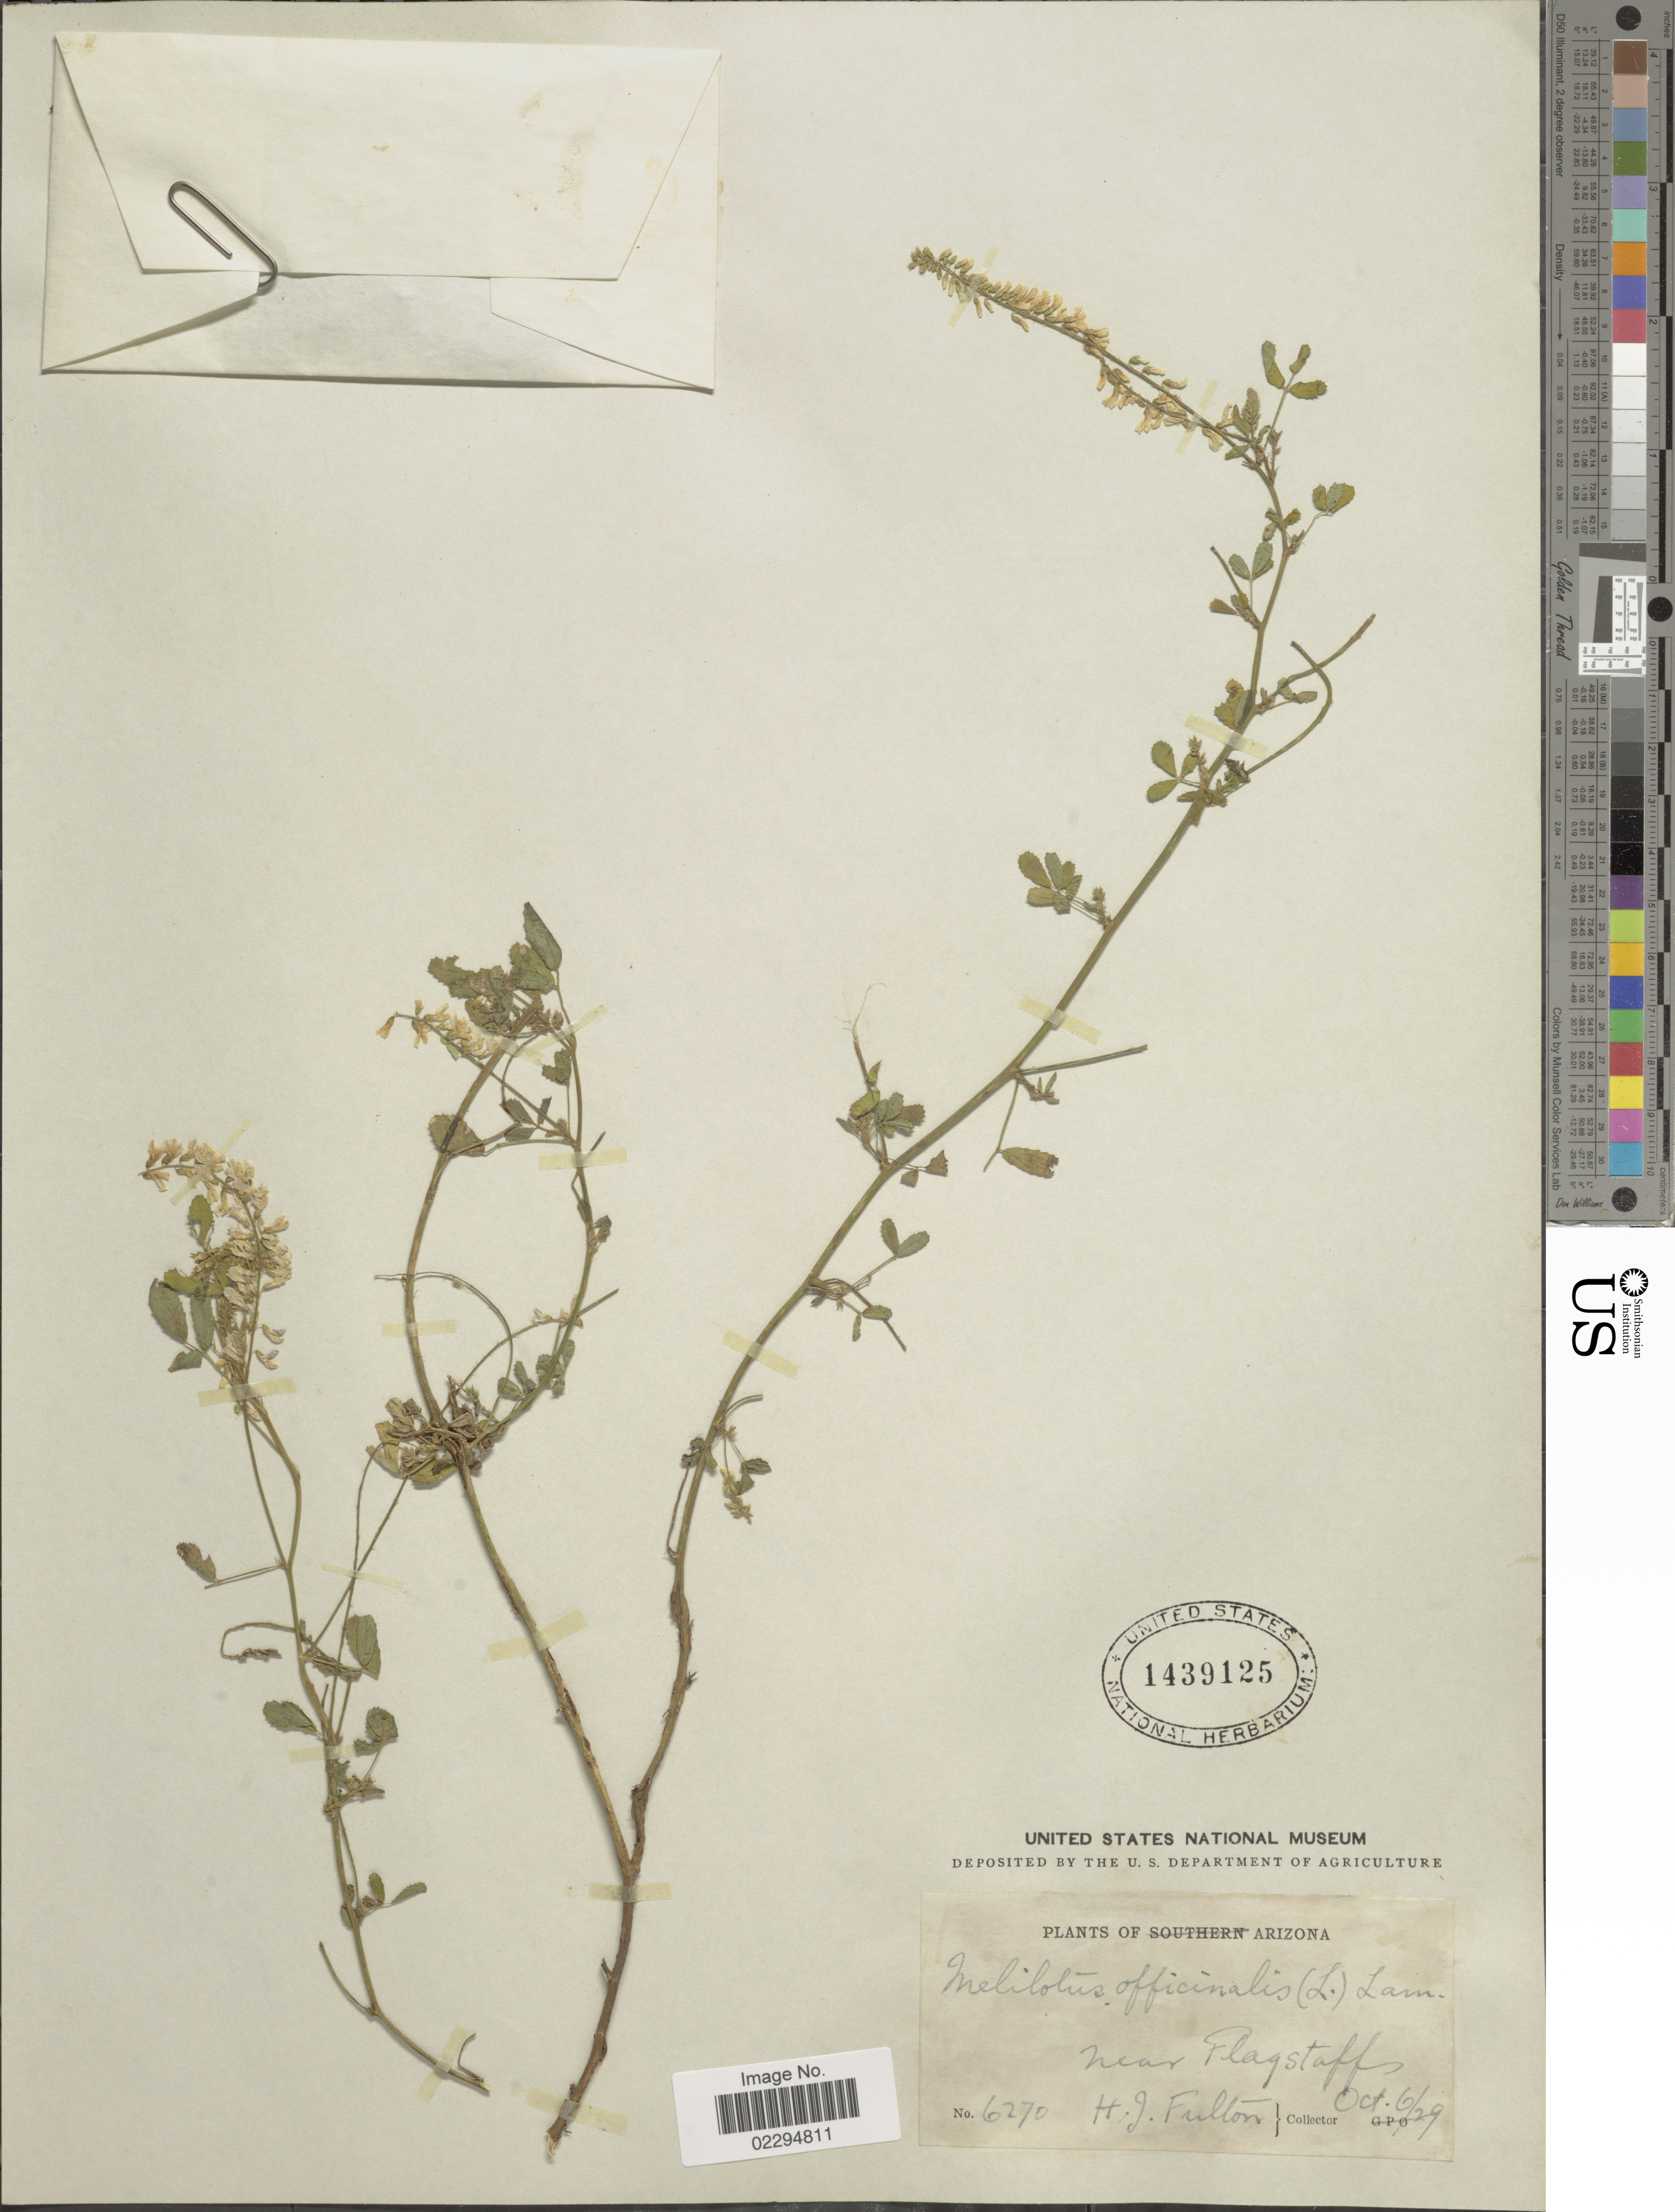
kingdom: Plantae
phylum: Tracheophyta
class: Magnoliopsida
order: Fabales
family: Fabaceae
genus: Melilotus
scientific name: Melilotus officinalis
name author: (L.) Lam.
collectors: H. Fulton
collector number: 6270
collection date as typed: Transcribed d/m/y: 6/10/29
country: United States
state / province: Arizona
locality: Near Flagstaffs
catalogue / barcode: US 1439125